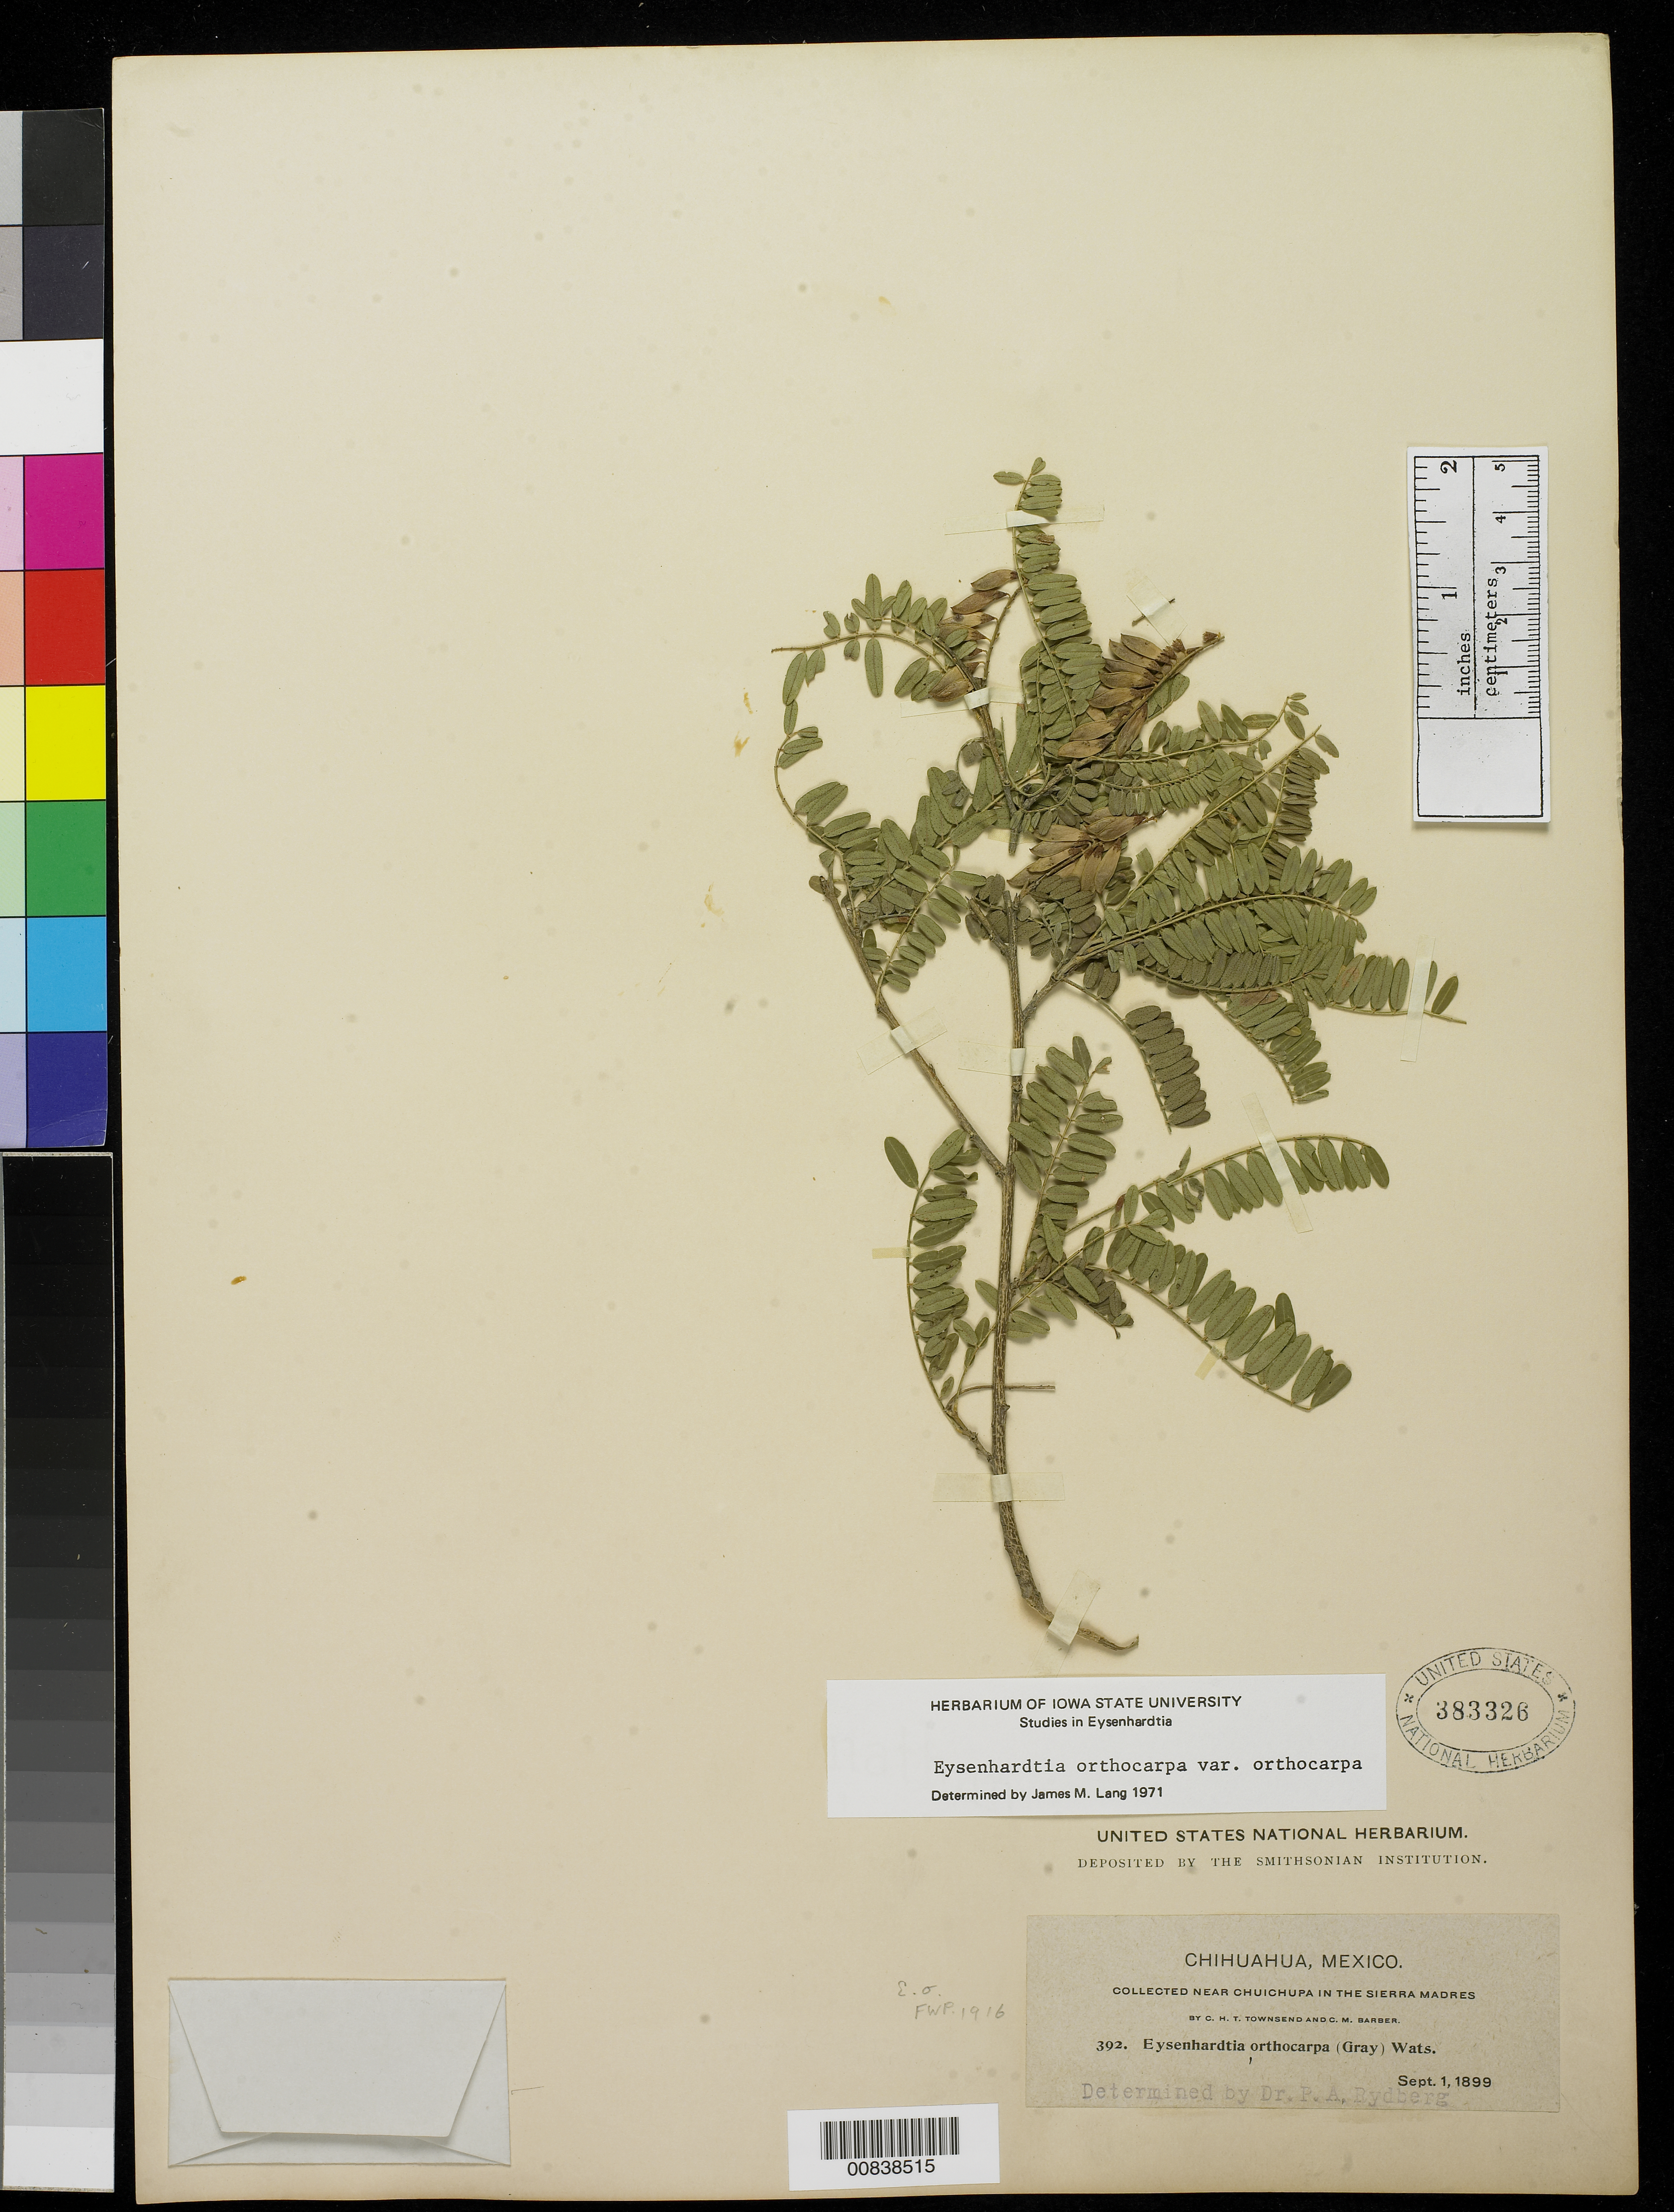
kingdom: Plantae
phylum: Tracheophyta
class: Magnoliopsida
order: Fabales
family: Fabaceae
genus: Eysenhardtia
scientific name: Eysenhardtia orthocarpa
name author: (A. Gray) S. Watson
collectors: C. H. T. Townsend & C. Barber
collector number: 392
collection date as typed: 01 Sep 1899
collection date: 1899-09-01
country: Mexico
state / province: Chihuahua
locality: Near Chuichupa in the Sierra Madre.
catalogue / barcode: US 383326